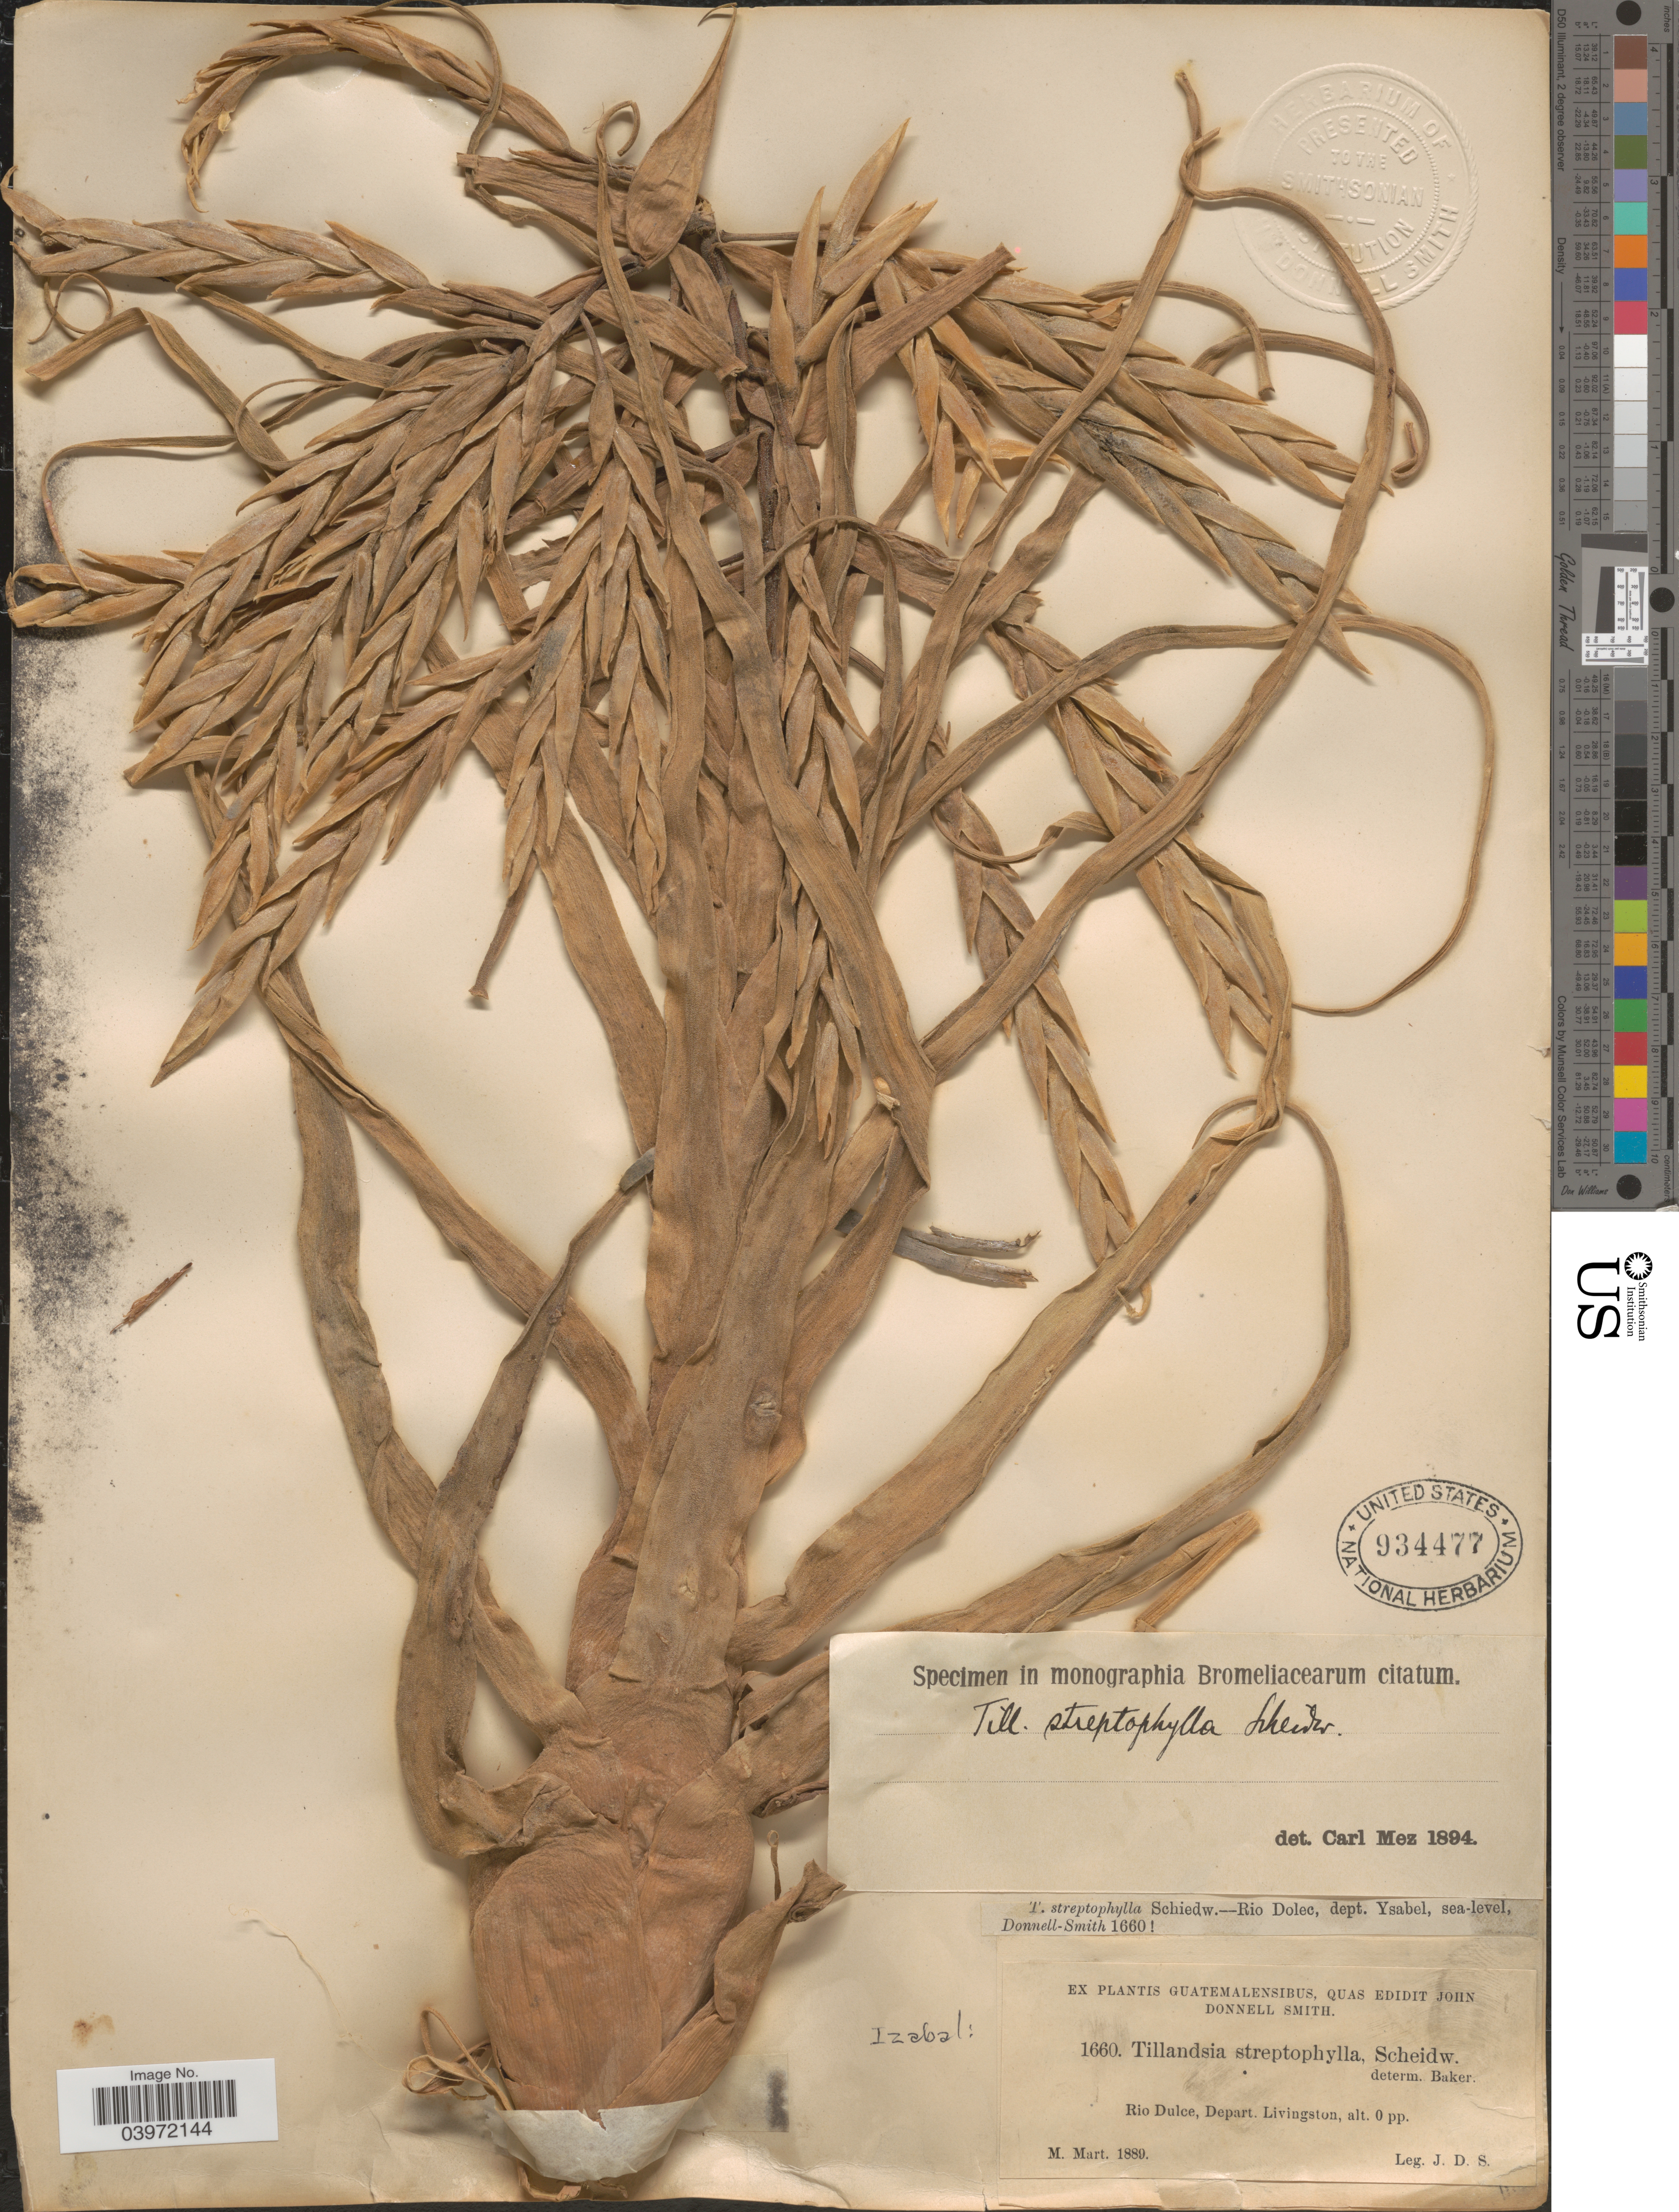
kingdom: Plantae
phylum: Tracheophyta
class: Liliopsida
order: Poales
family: Bromeliaceae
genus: Tillandsia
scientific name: Tillandsia streptophylla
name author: Scheidw. ex C. Morren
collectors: J. Donnell Smith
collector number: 1660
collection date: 1889-03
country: Guatemala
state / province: Izabal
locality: Izabal: Rio Dulce, Depart. Livingston.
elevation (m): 0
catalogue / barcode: US 934477